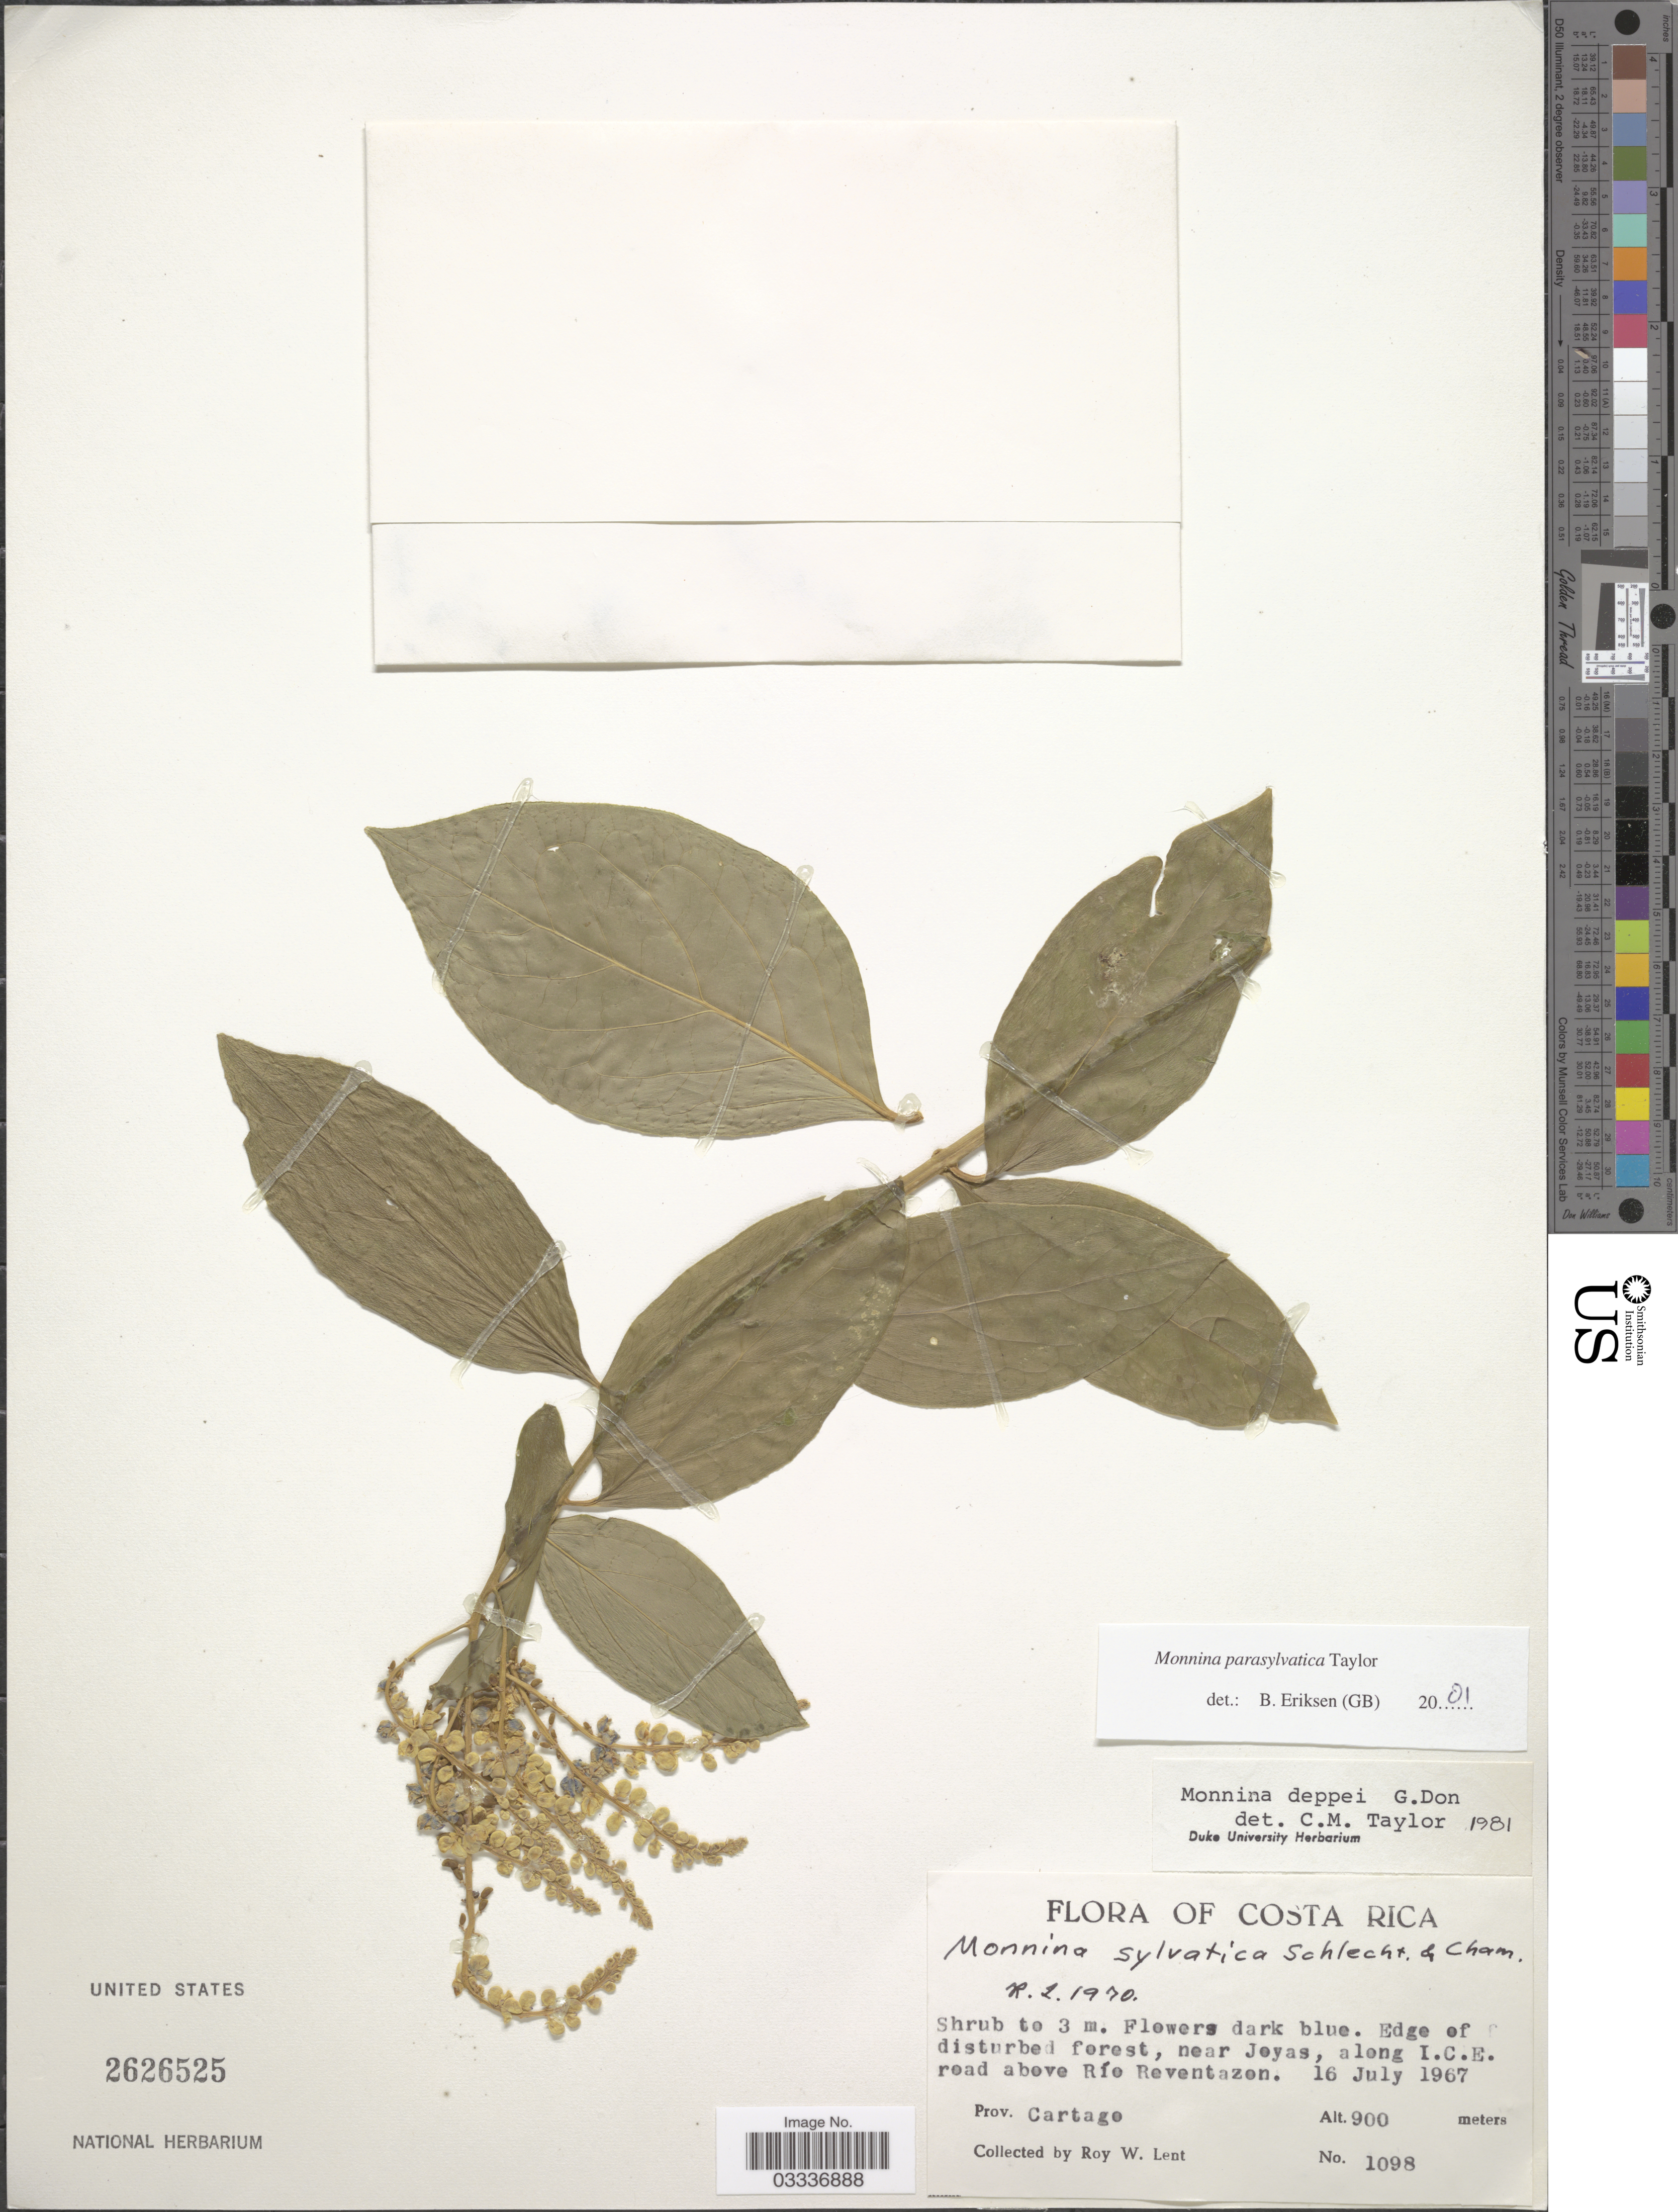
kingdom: Plantae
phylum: Tracheophyta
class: Magnoliopsida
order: Fabales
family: Polygalaceae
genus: Monnina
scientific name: Monnina parasylvatica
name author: C.M. Taylor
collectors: R. W. Lent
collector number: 1098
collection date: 1967-07-16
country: Costa Rica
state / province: Cartago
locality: Near Joyas, along I.C.E. road above Río Reventazon.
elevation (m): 900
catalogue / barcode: US 2626525